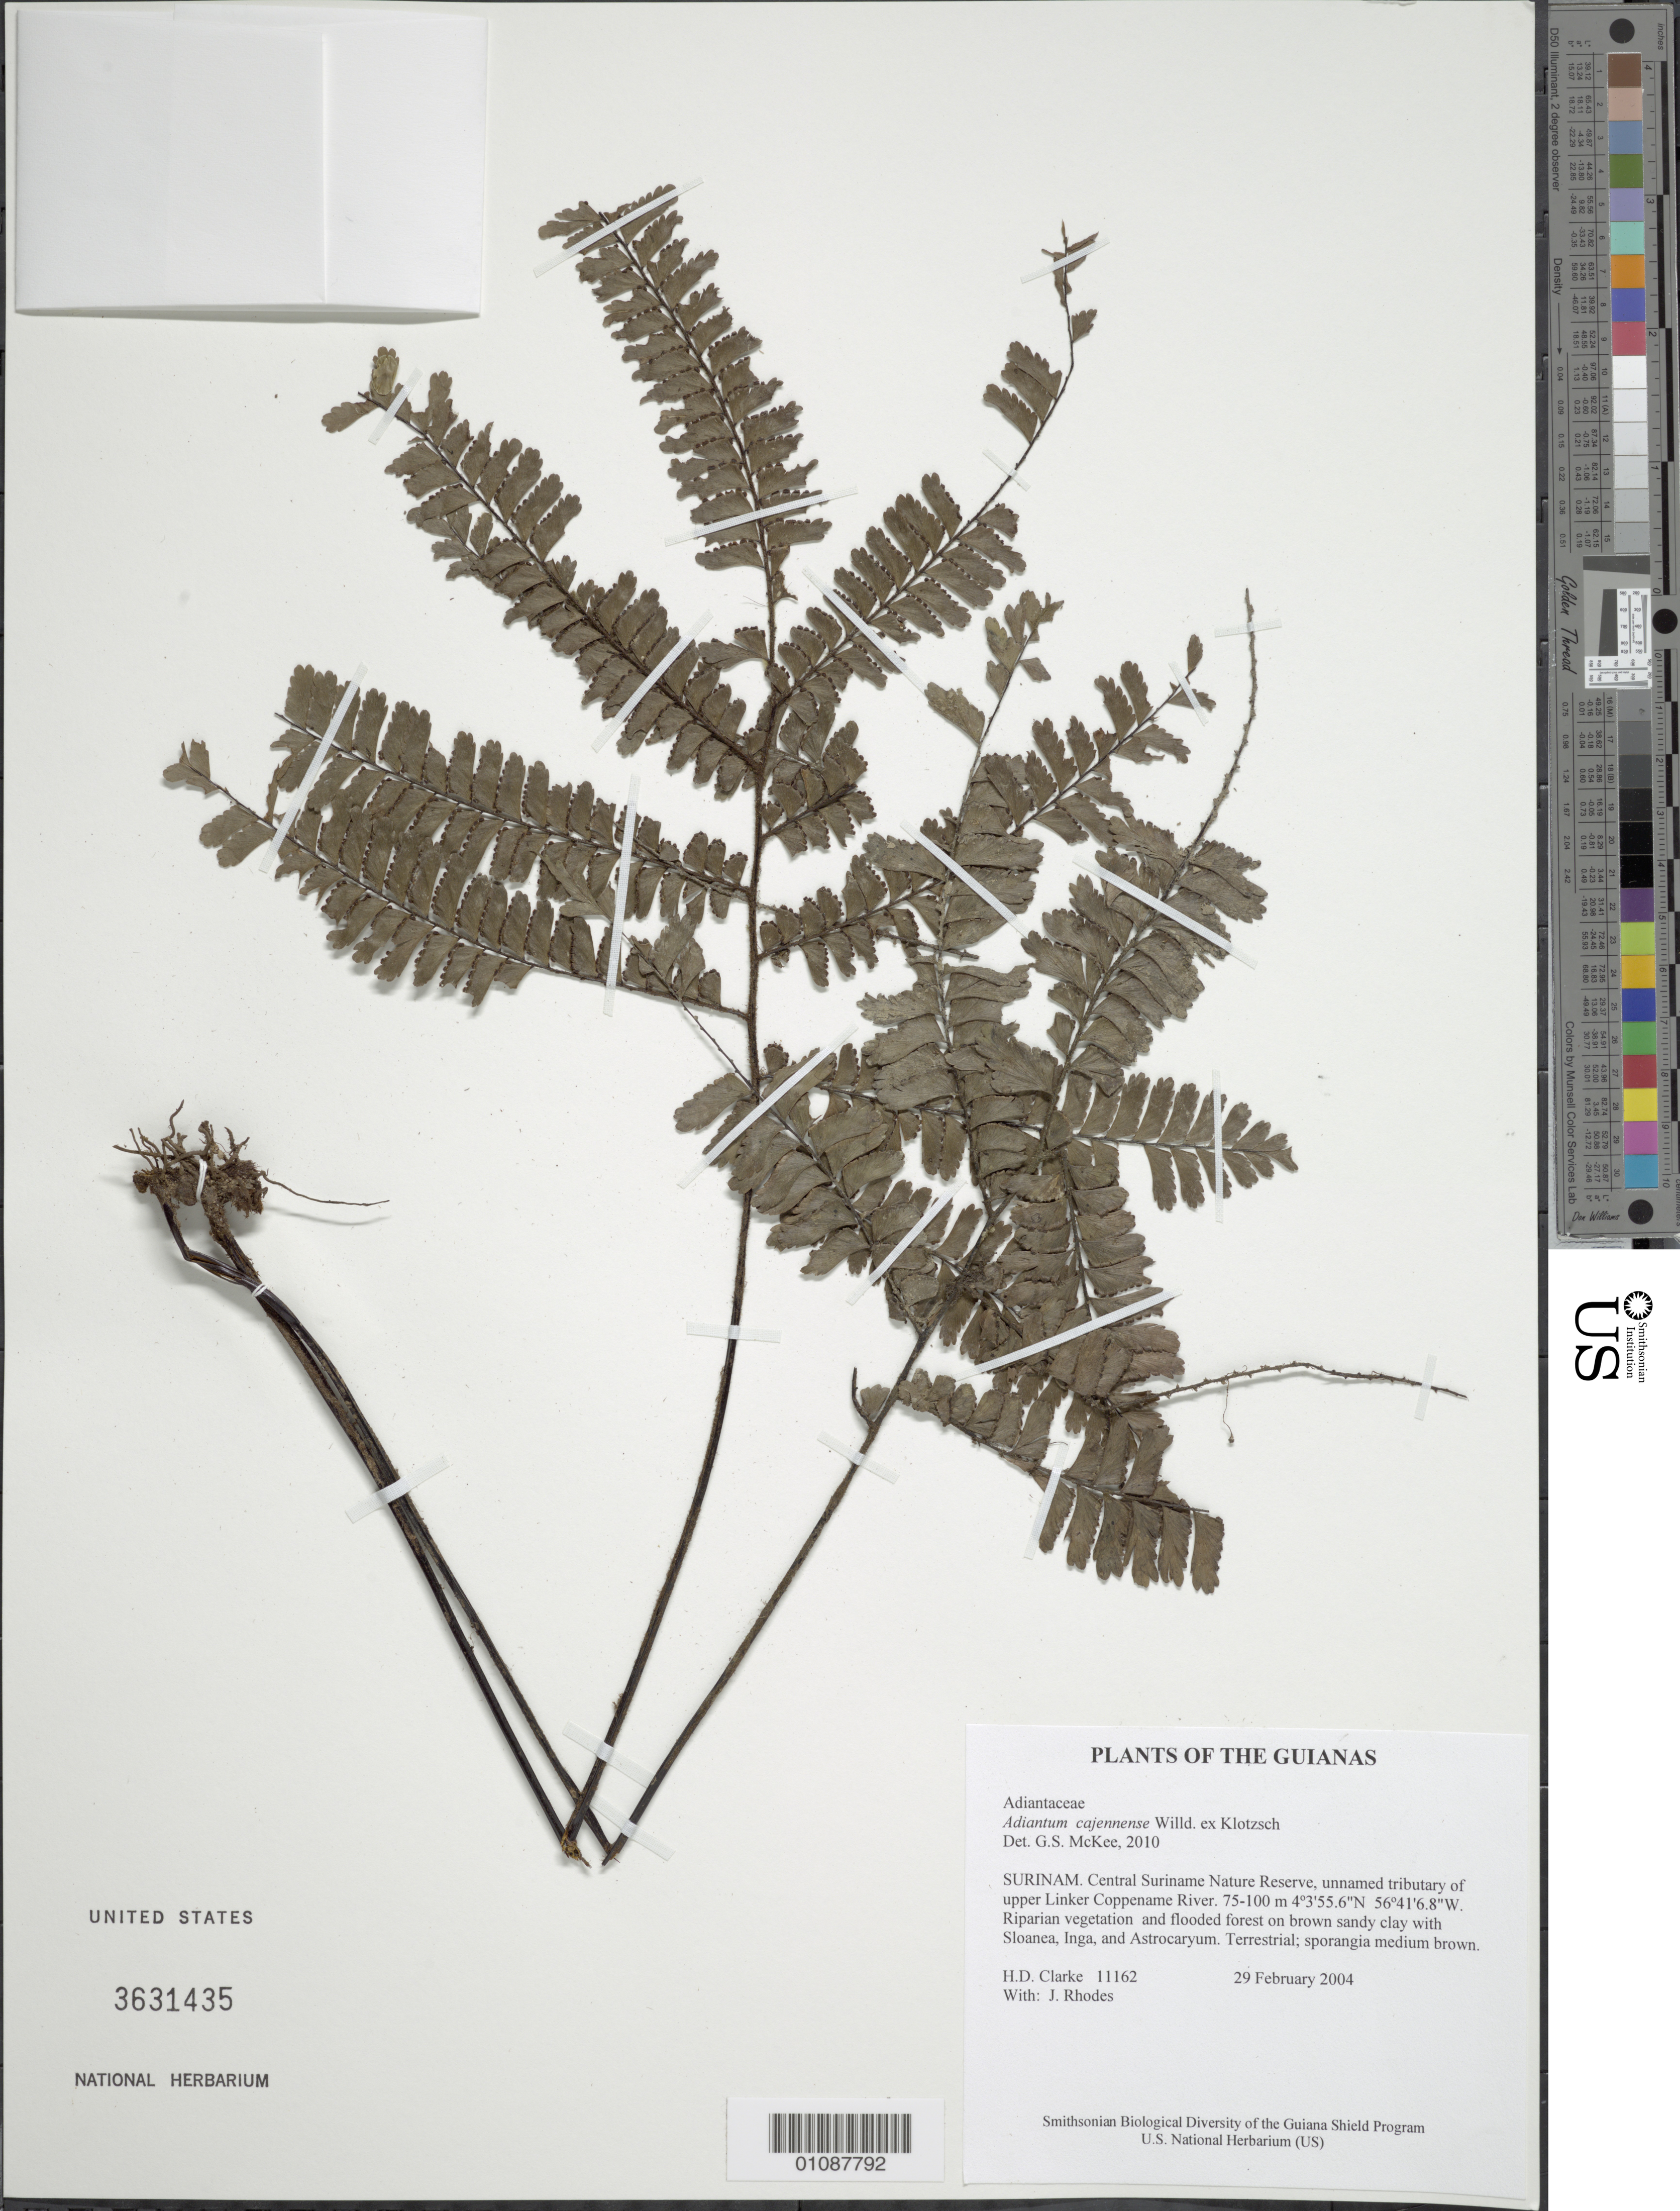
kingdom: Plantae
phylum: Tracheophyta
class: Polypodiopsida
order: Polypodiales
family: Pteridaceae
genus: Adiantum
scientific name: Adiantum cajennense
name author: Willd. ex Klotzsch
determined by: McKee, G. S., (US), NMNH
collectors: H. D. Clarke & J. Rhodes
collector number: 11162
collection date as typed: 29 February 2004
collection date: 2004-02-29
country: Suriname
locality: Central Suriname Nature Reserve, unnamed tributary of upper Linker Coppename River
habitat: Riparian vegetation and flooded forest on brown sandy clay with Sloanea, Inga, and Astrocaryum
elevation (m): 75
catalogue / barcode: US 3631435